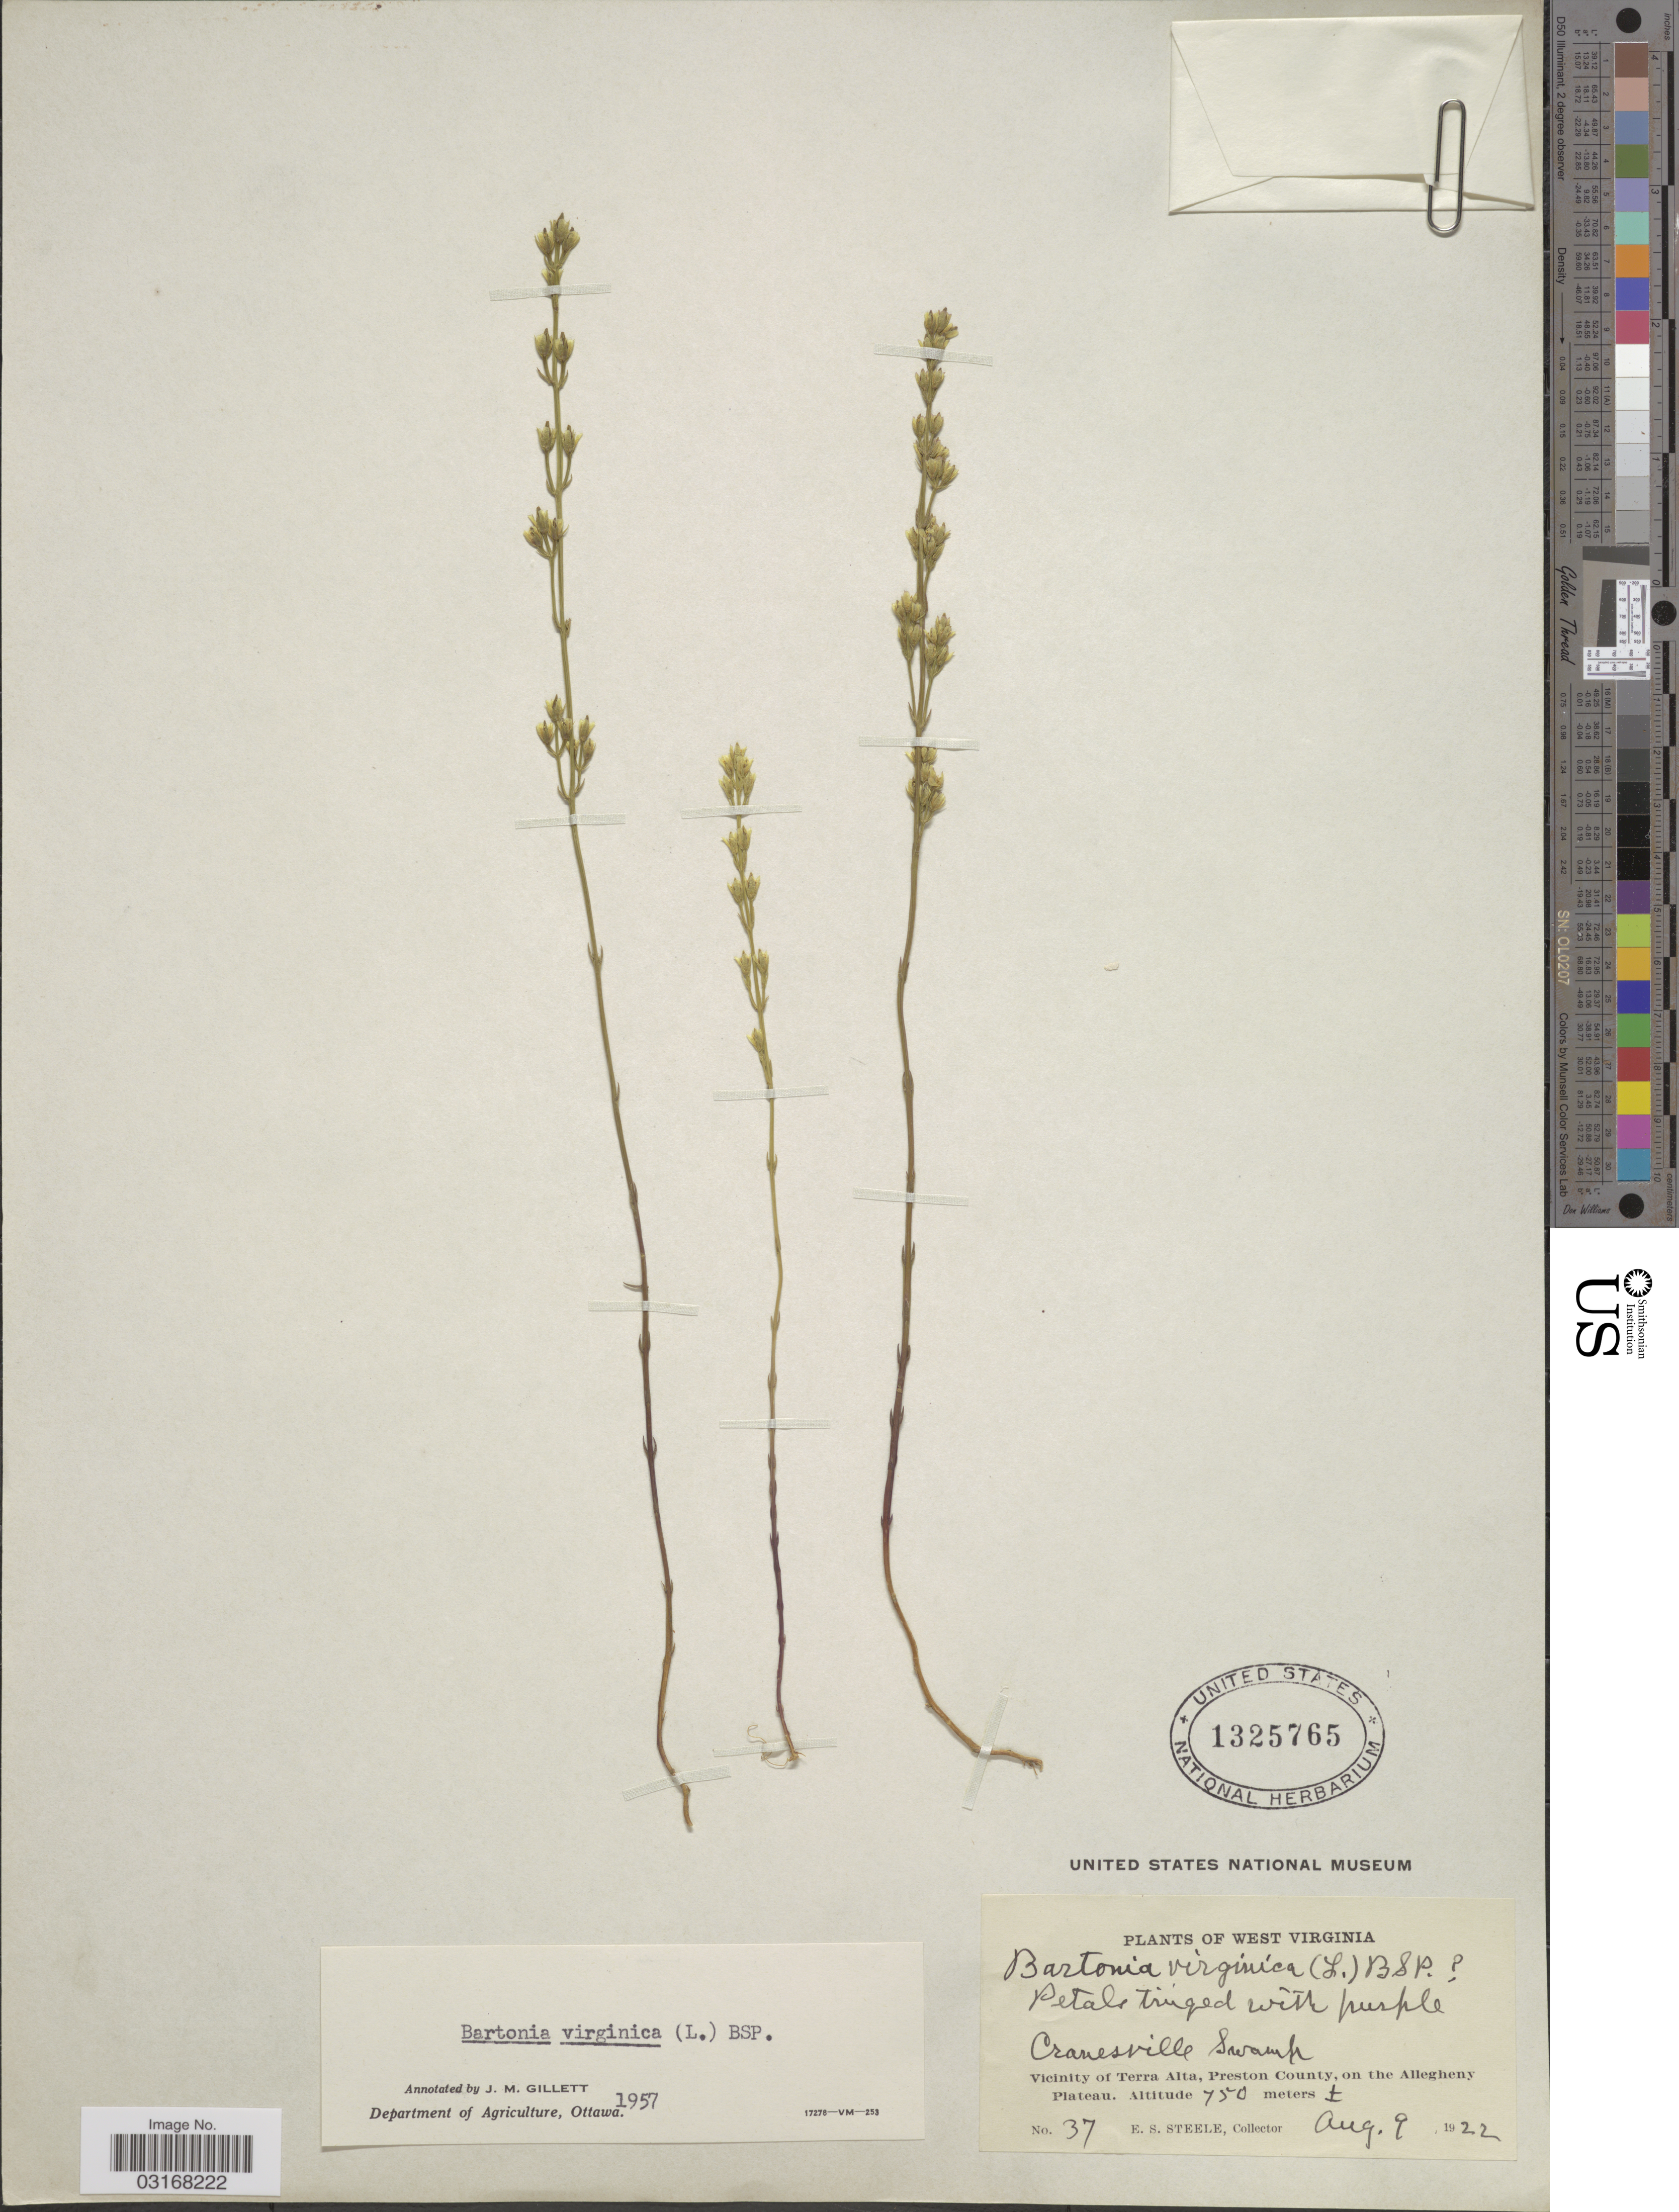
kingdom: Plantae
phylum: Tracheophyta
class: Magnoliopsida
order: Gentianales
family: Gentianaceae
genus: Bartonia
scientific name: Bartonia virginica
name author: (L.) Britton, Stearns & Poggenb.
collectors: E. Steele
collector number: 37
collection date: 1922-08-09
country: United States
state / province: West Virginia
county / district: Preston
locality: Cranesville Swamp. Vicinity of Terra Alta, Preston County, on the Allegheny Plateau.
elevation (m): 750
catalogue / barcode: US 1325765